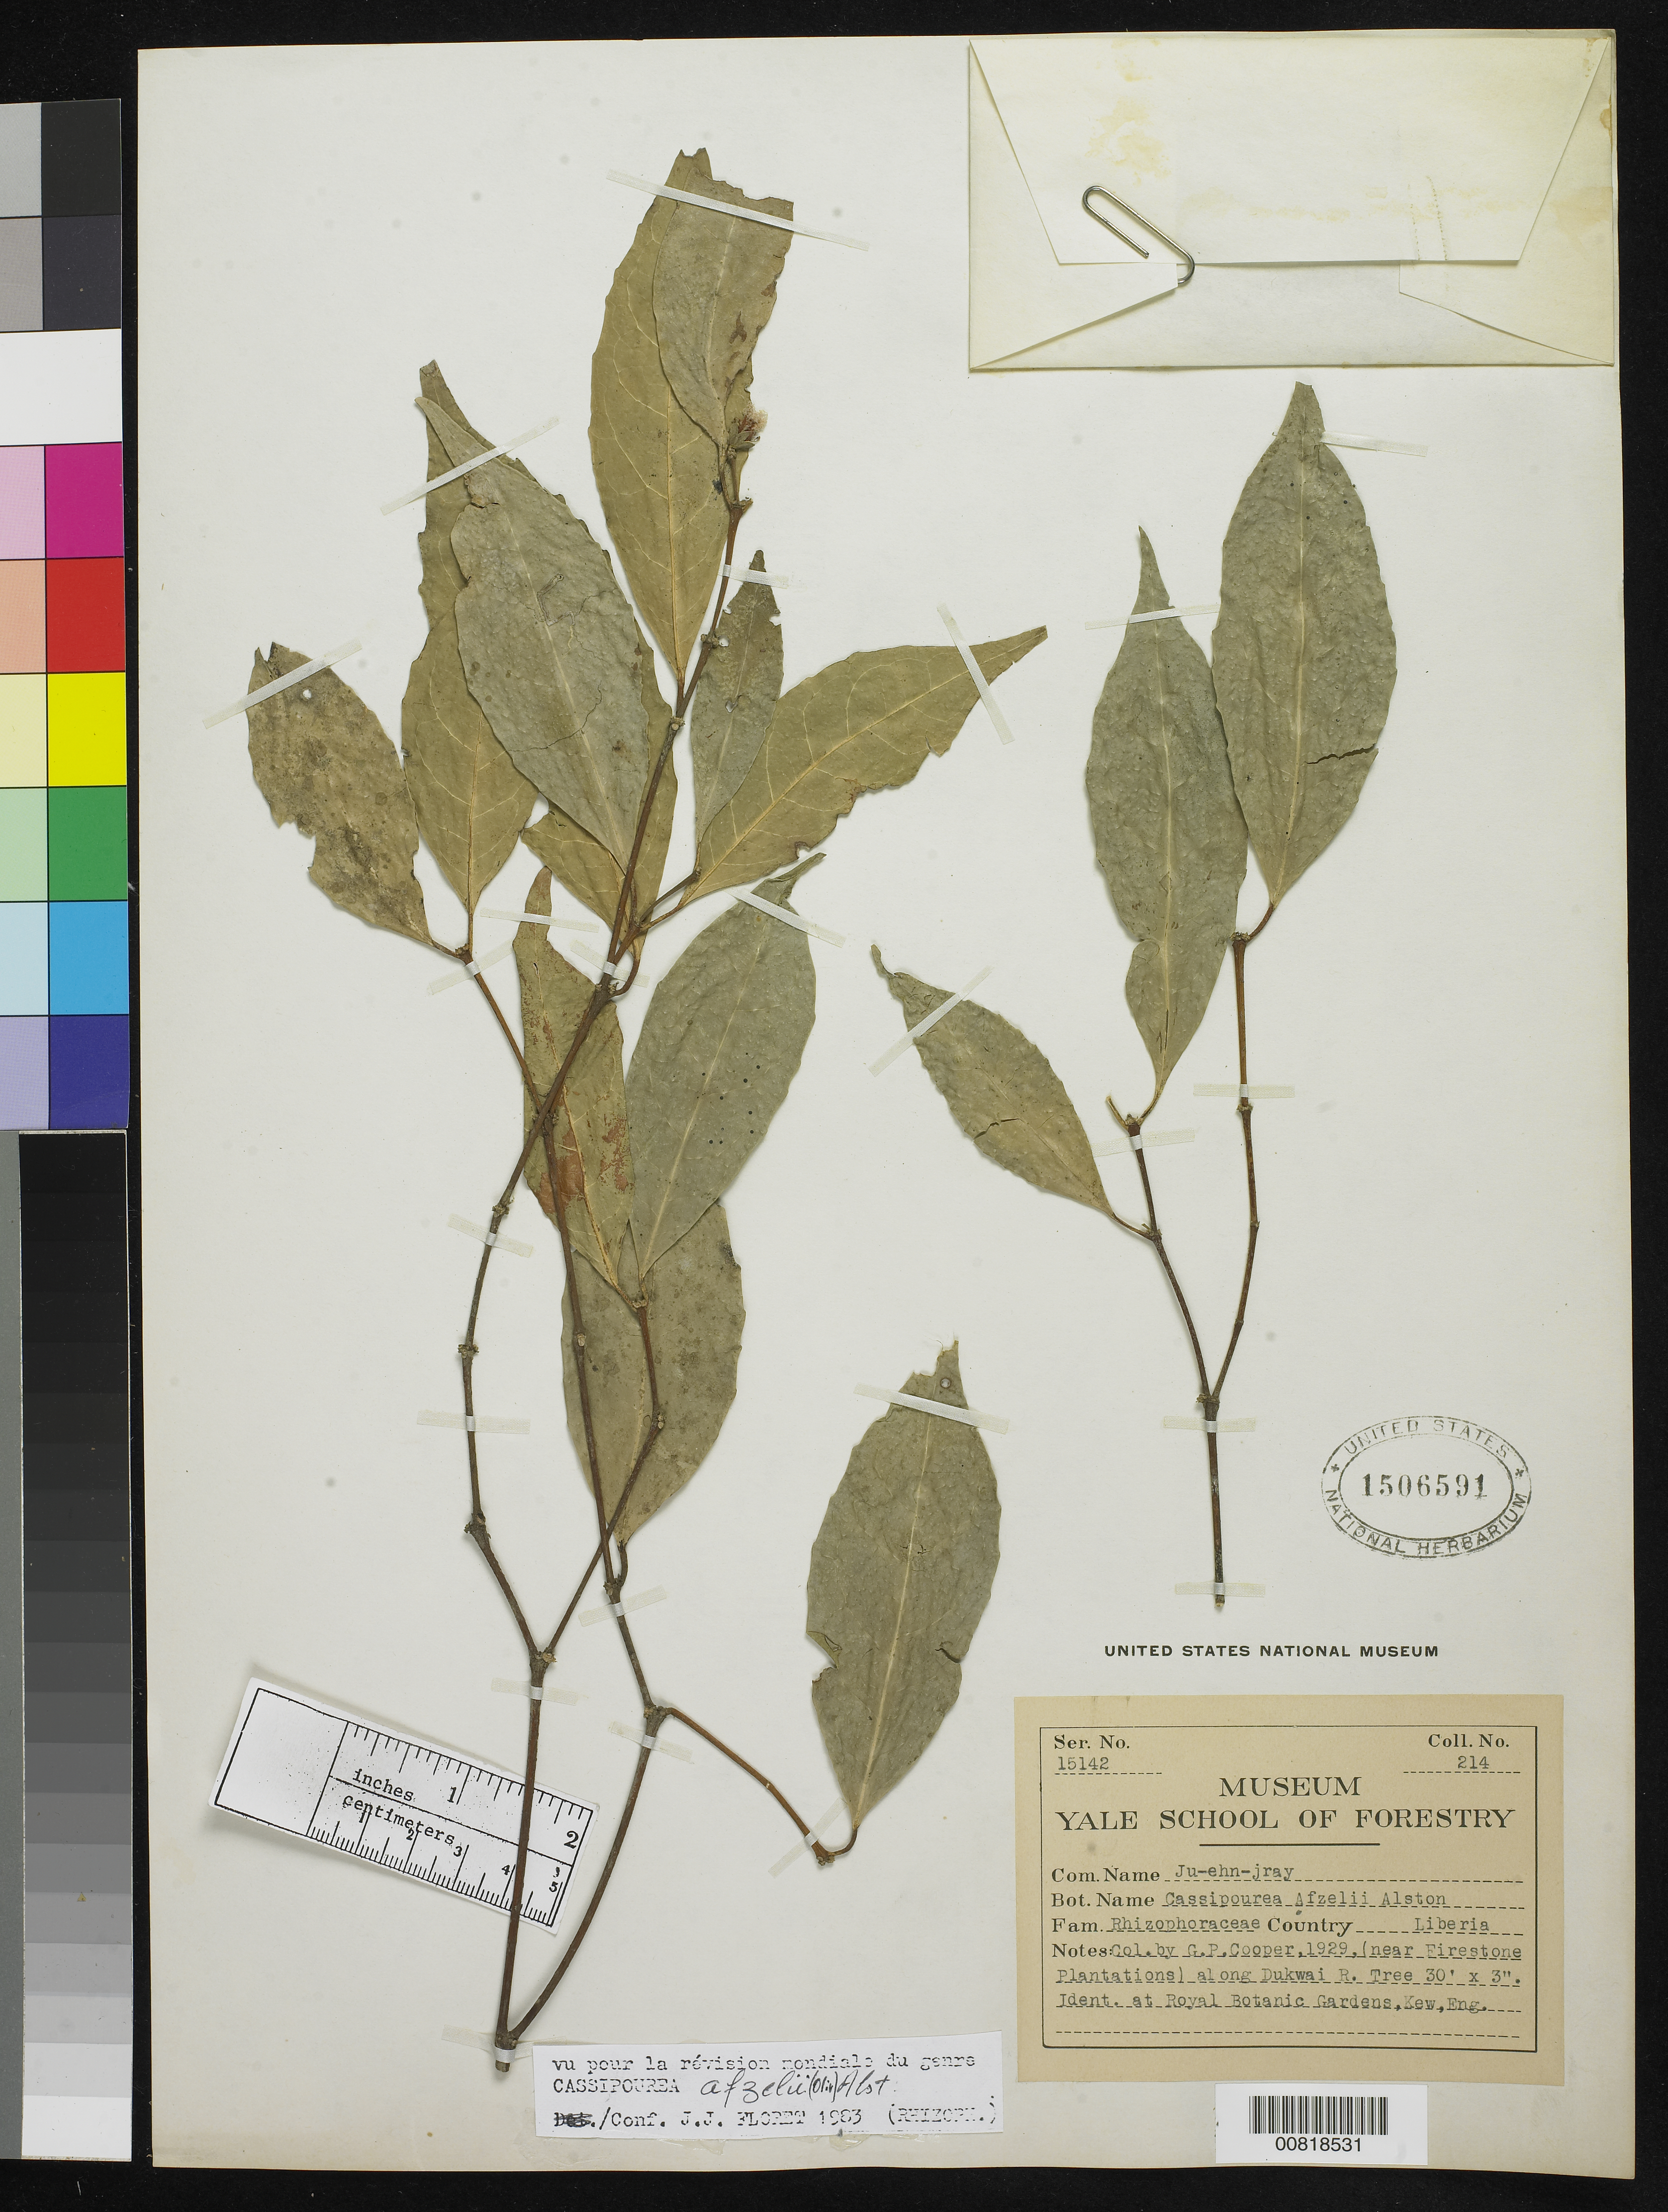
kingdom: Plantae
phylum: Tracheophyta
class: Magnoliopsida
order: Malpighiales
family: Rhizophoraceae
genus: Cassipourea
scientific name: Cassipourea afzelii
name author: (Oliv.) Alston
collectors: G. Cooper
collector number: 214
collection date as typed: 1929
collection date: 1929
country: Liberia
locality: (near Firestone Plantations) along Dukwai River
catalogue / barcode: US 1506591